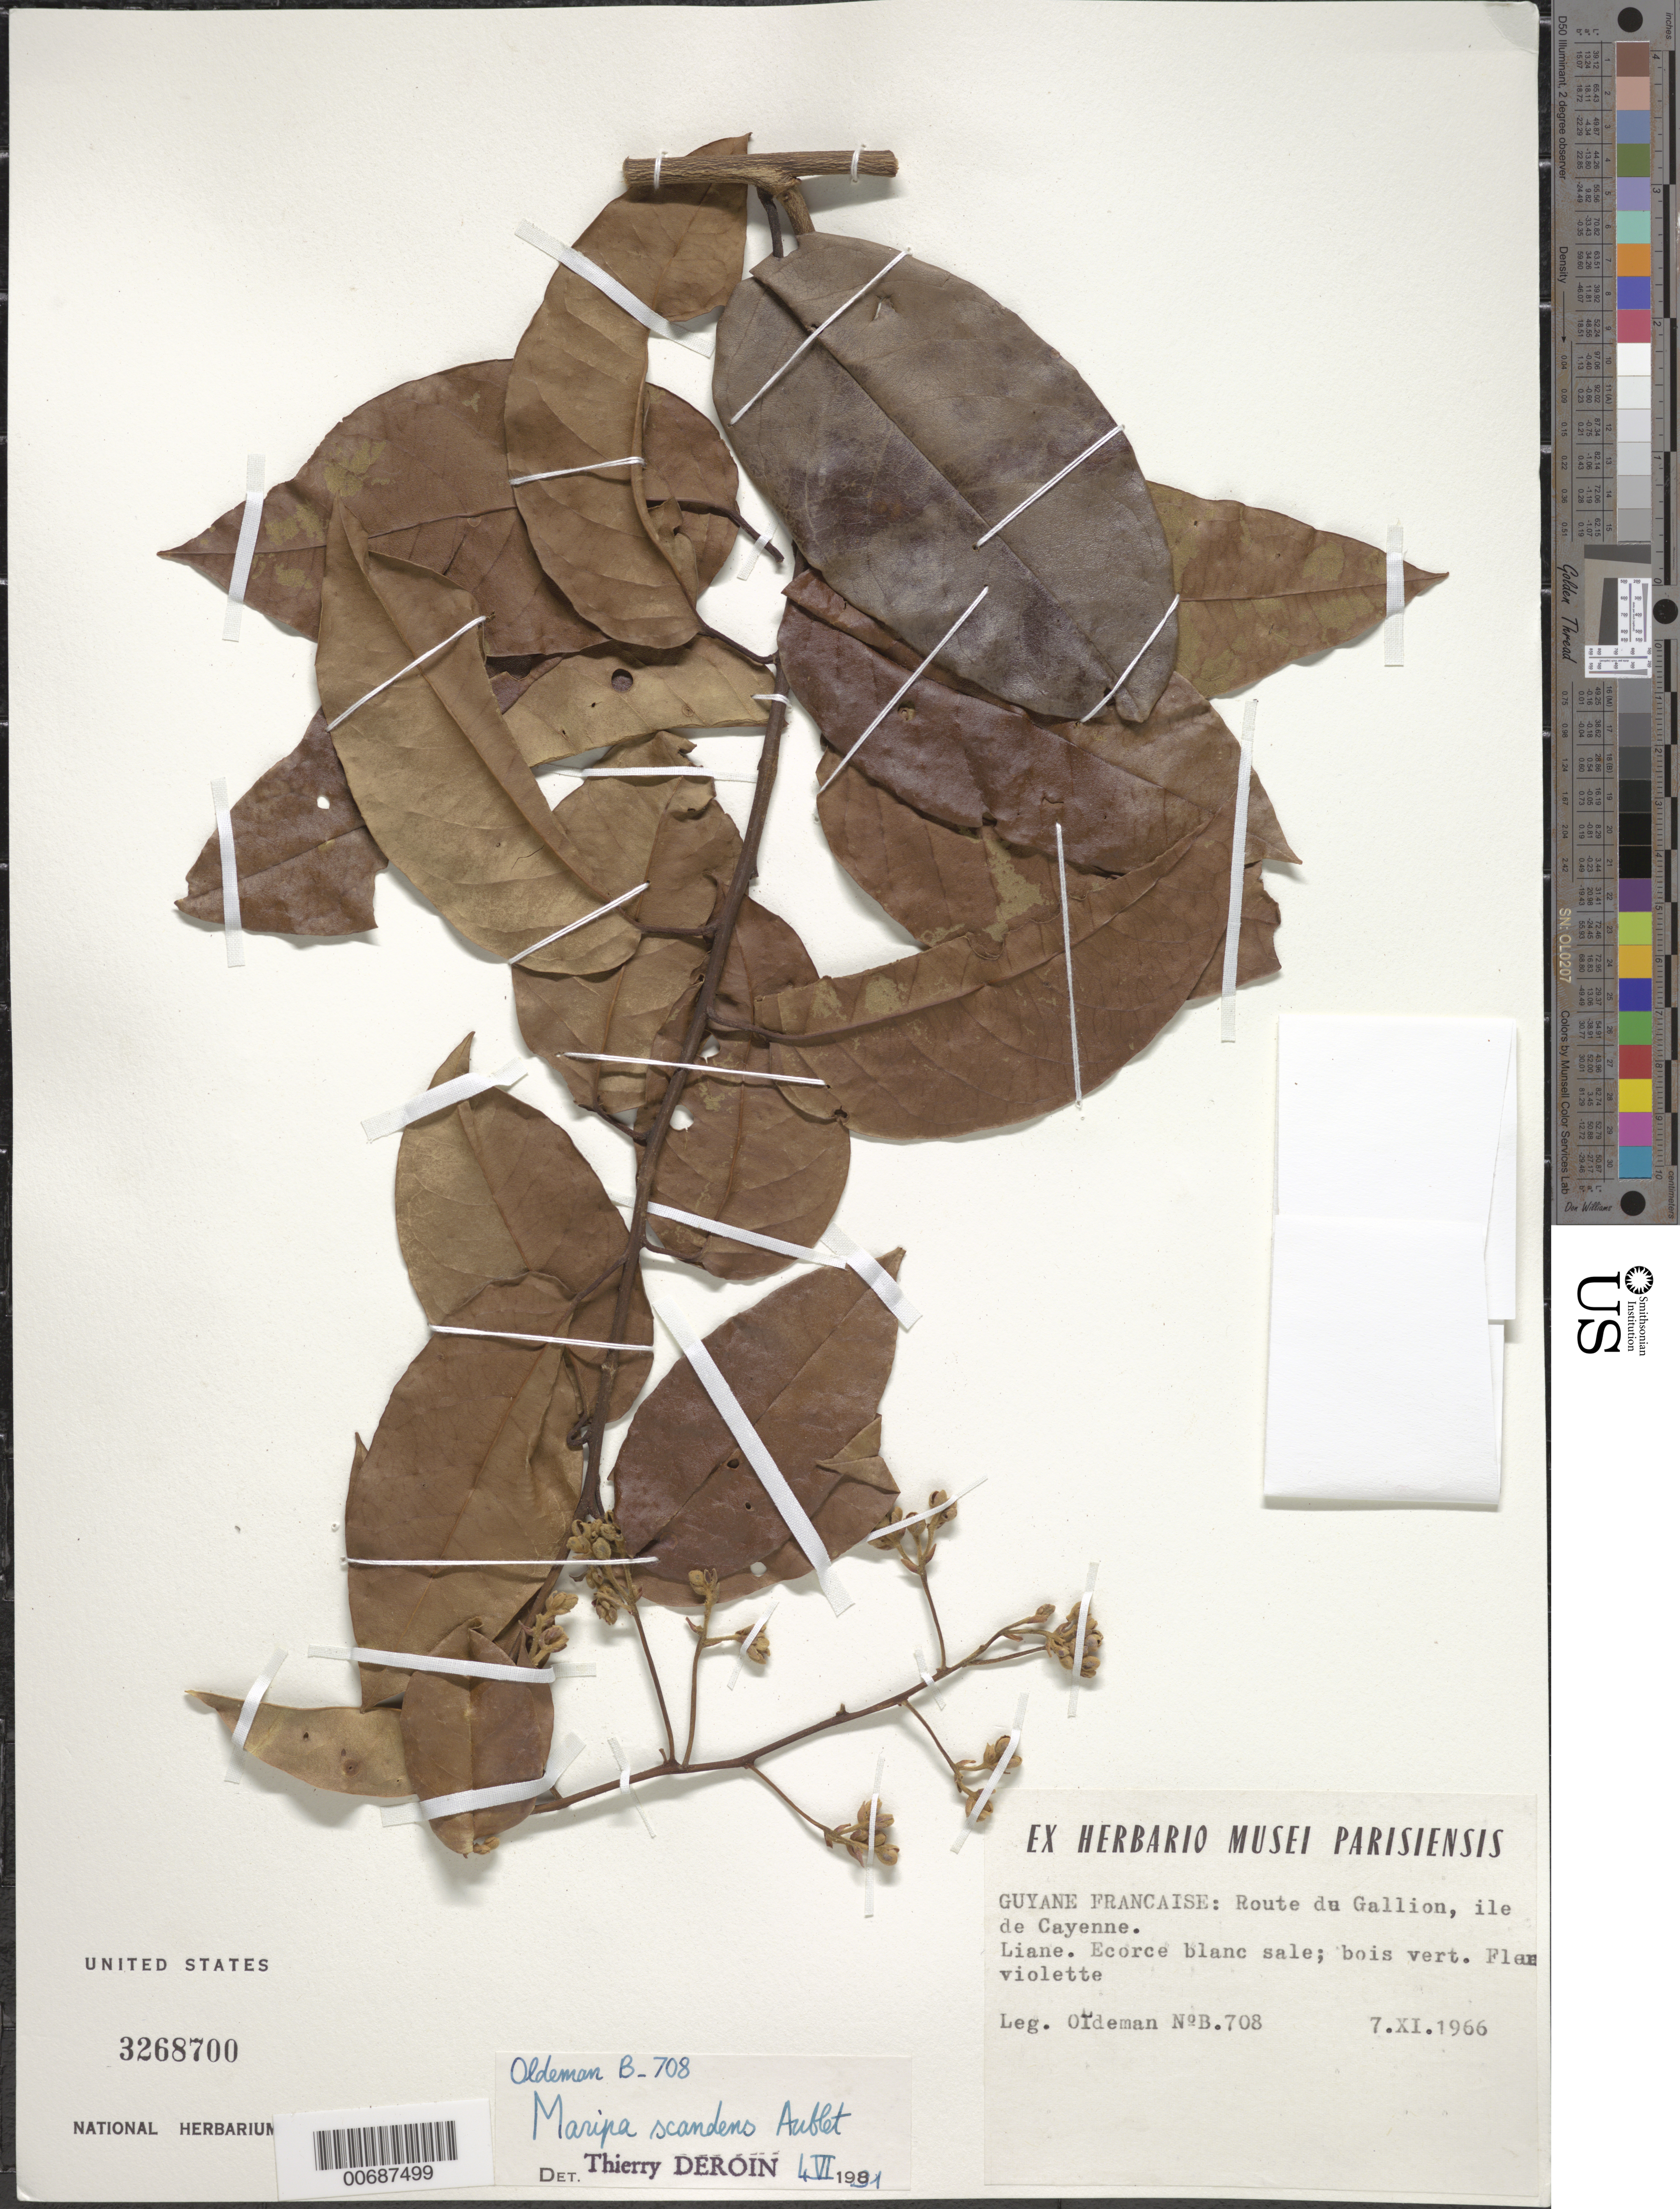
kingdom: Plantae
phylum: Tracheophyta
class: Magnoliopsida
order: Solanales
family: Convolvulaceae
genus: Maripa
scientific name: Maripa scandens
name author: Aubl.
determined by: Deroin, T.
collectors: R. Oldeman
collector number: B 708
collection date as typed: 7-Oct-66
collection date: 1966-10-07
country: French Guiana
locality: Ile de Cayenne, route du Gallion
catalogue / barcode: US 3268700